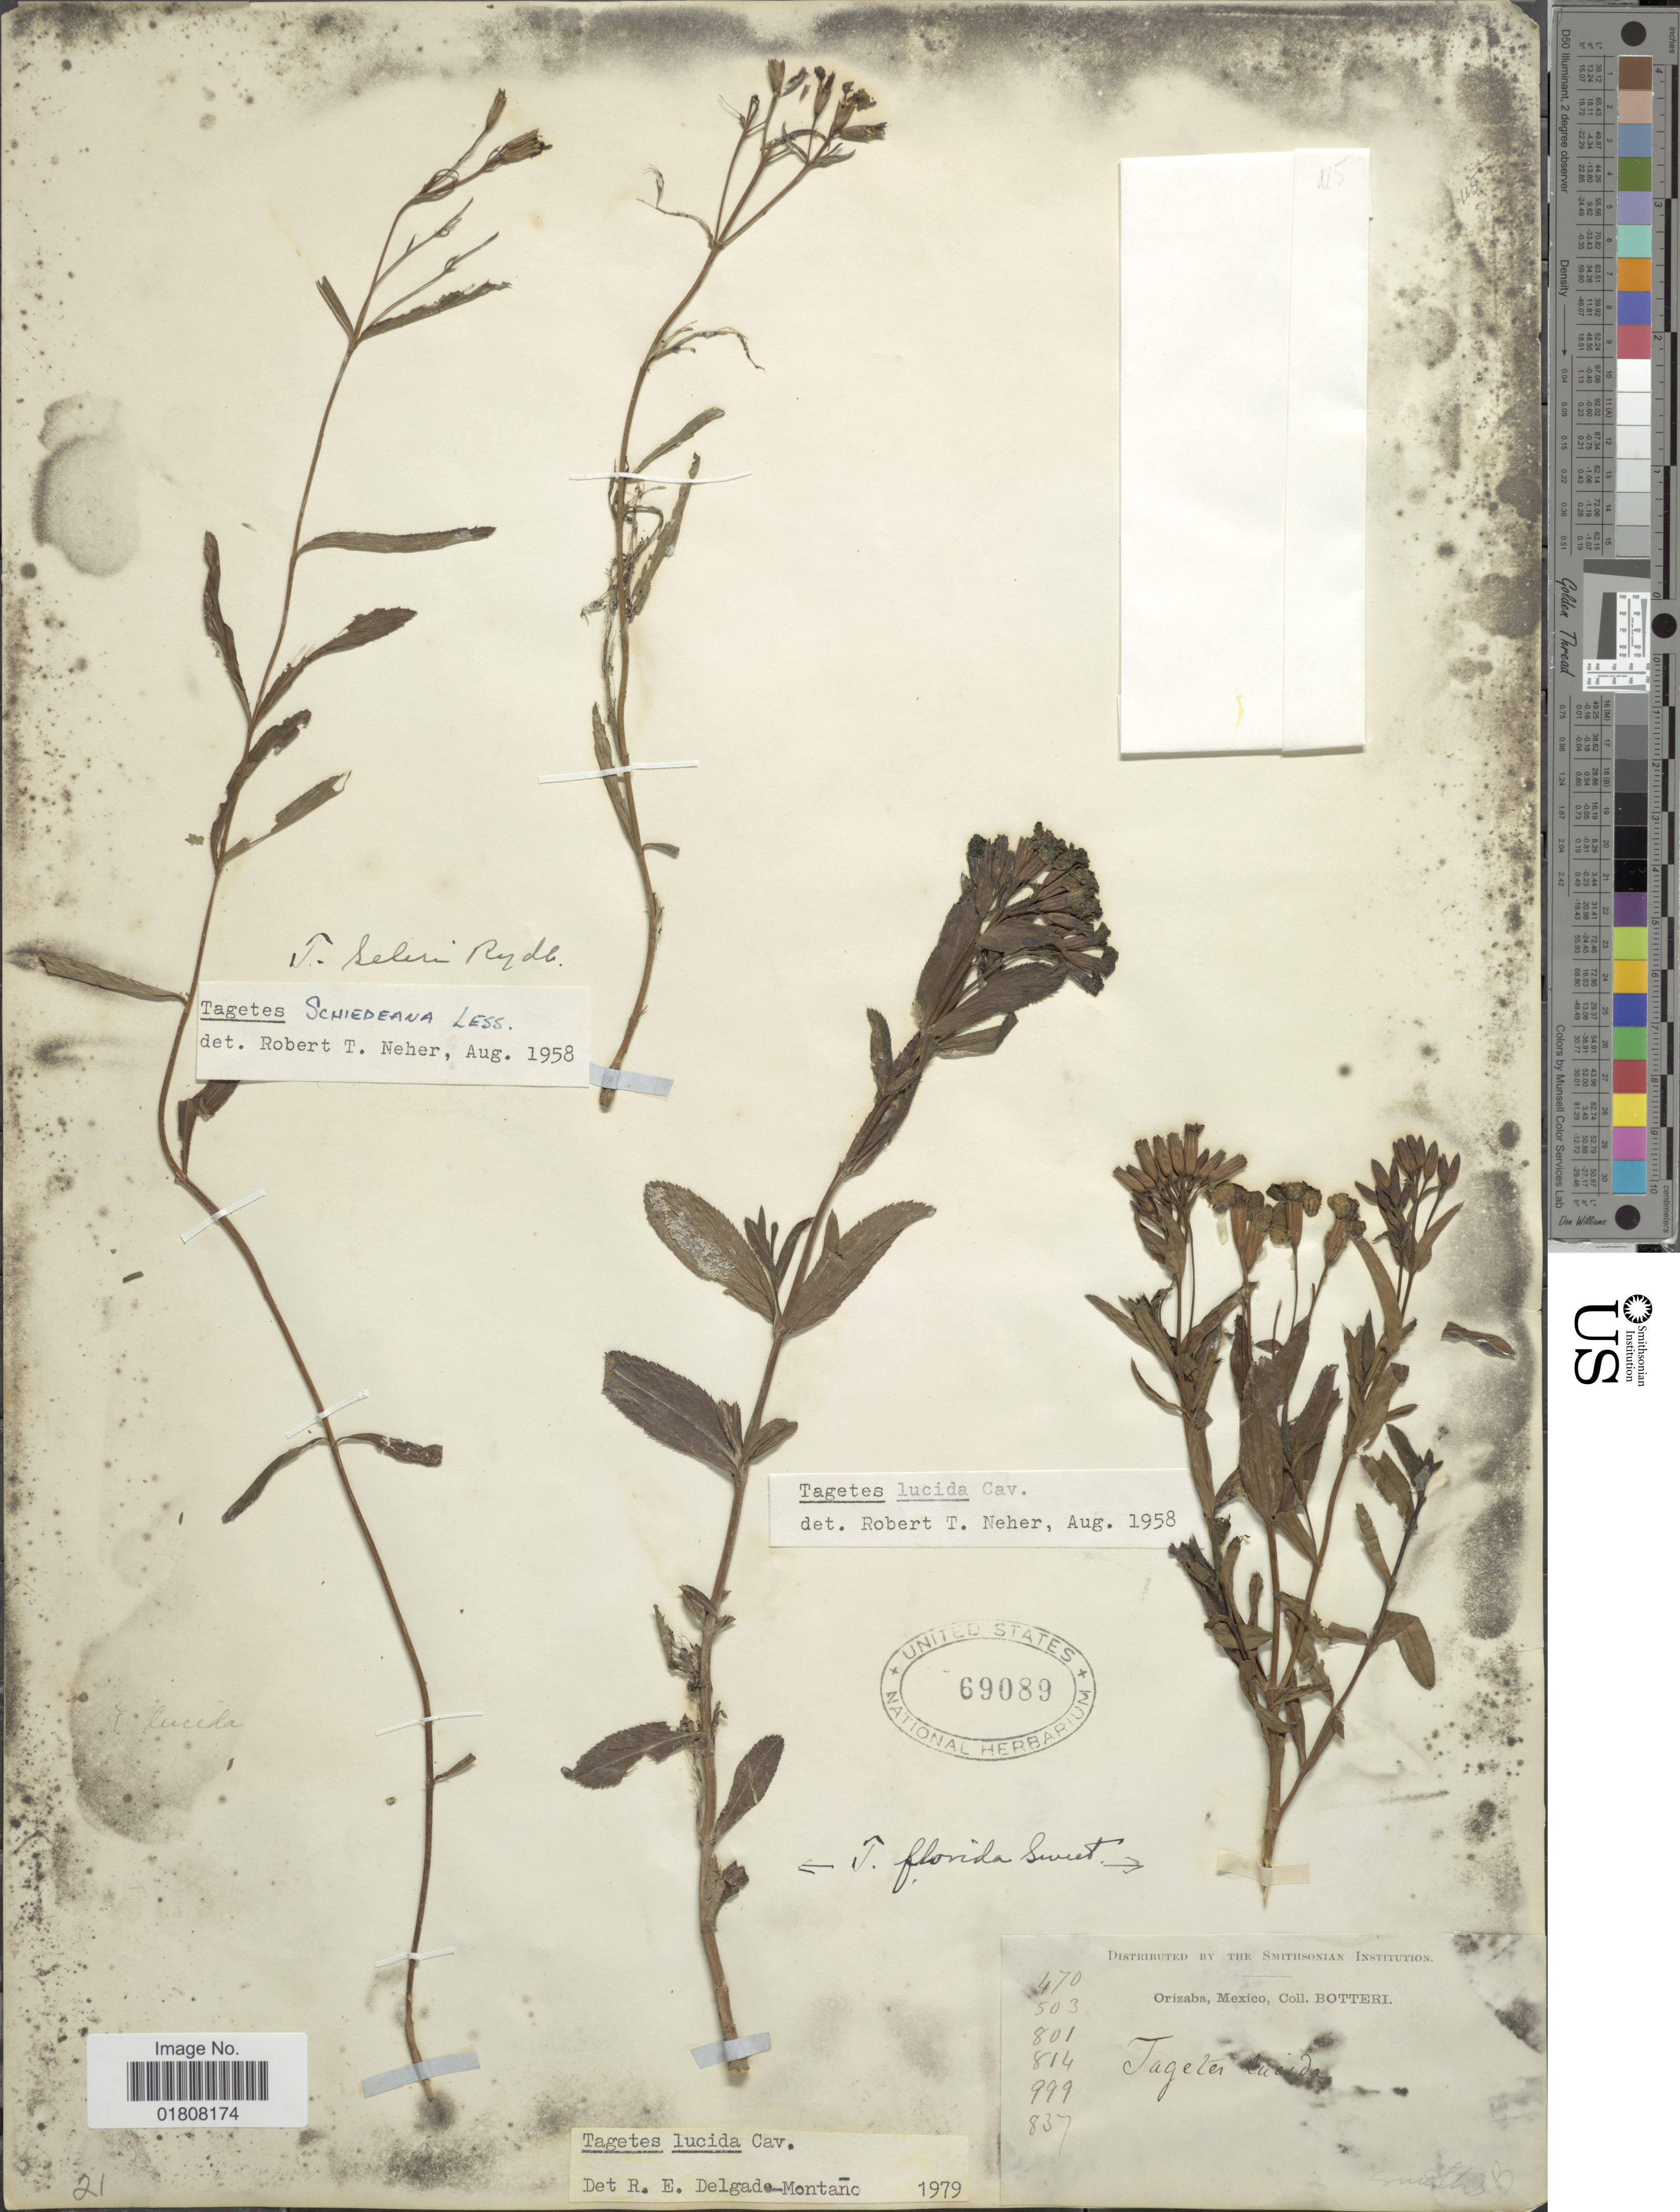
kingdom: Plantae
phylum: Tracheophyta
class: Magnoliopsida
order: Asterales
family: Asteraceae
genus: Tagetes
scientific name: Tagetes lucida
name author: Cav.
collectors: -. Botteri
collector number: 470/503/801/814/999/837?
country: Mexico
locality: Orizaba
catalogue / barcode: US 69089